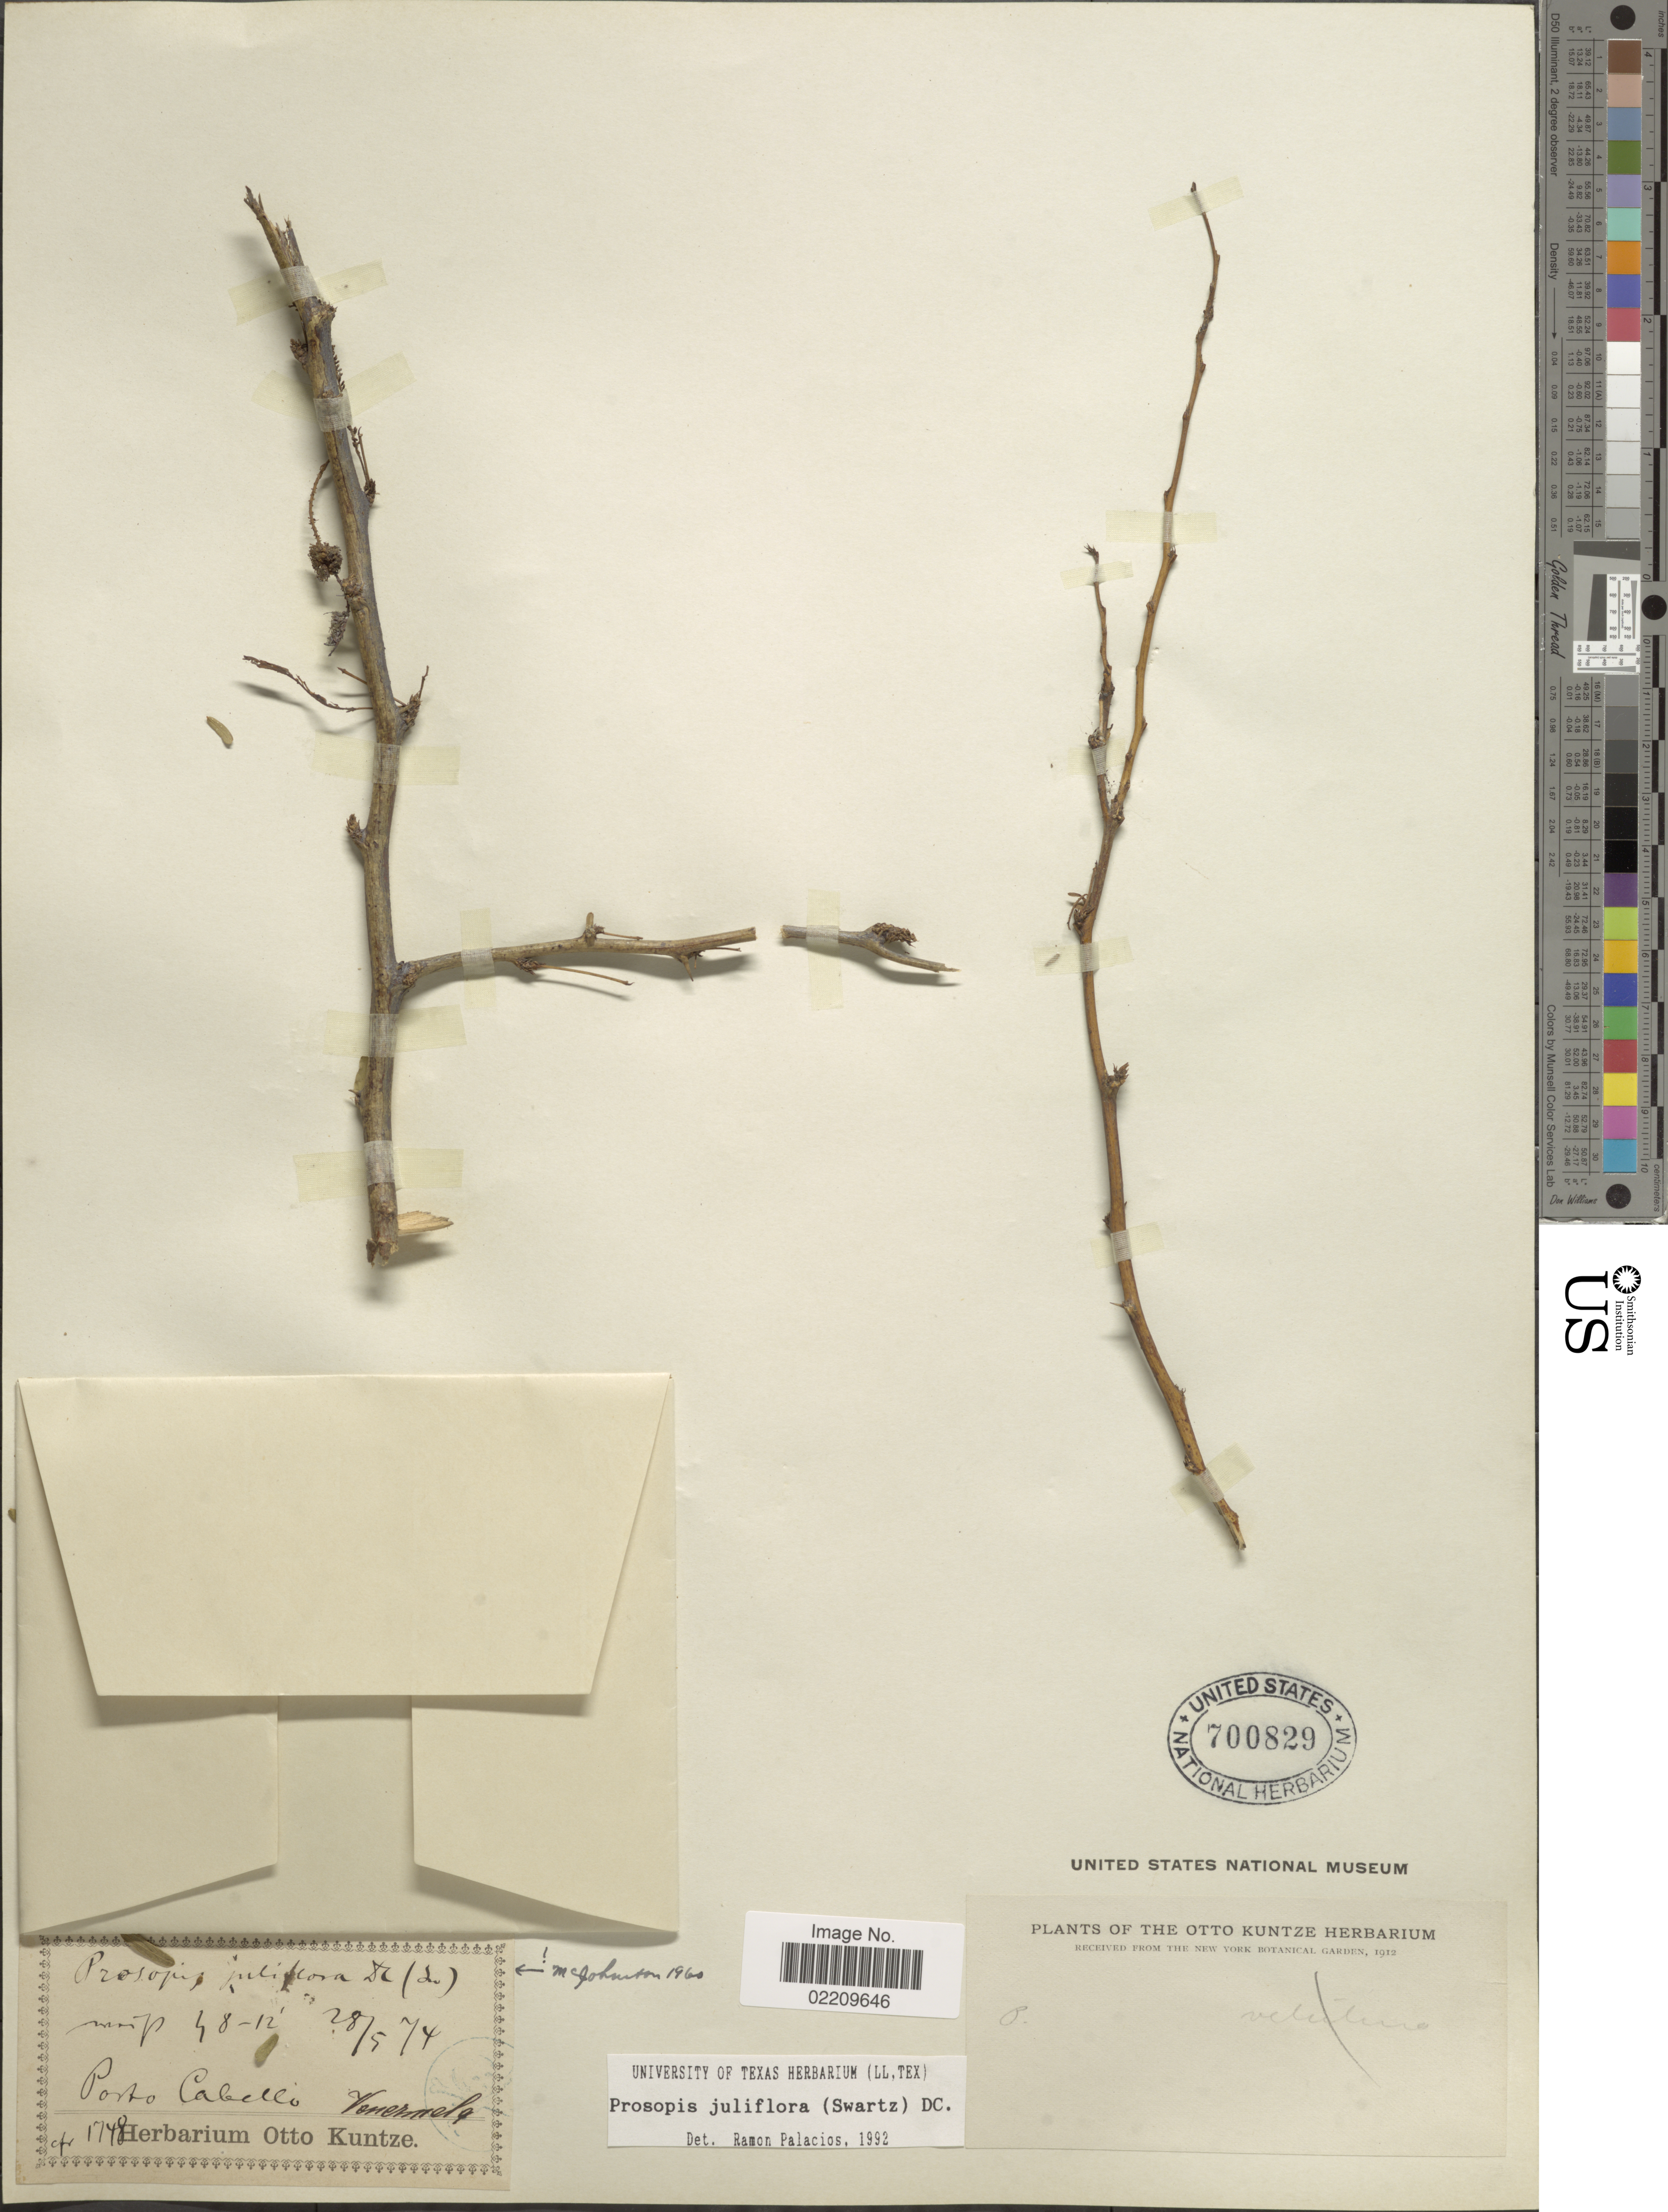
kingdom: Plantae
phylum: Tracheophyta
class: Magnoliopsida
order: Fabales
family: Fabaceae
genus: Neltuma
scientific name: Neltuma juliflora var. juliflora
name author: (Sw.) Raf.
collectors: ex herb. Otto Kuntze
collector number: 1748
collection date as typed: Transcribed d/m/y: 28/5/74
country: Venezuela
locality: Porto Cabello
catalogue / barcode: US 700829